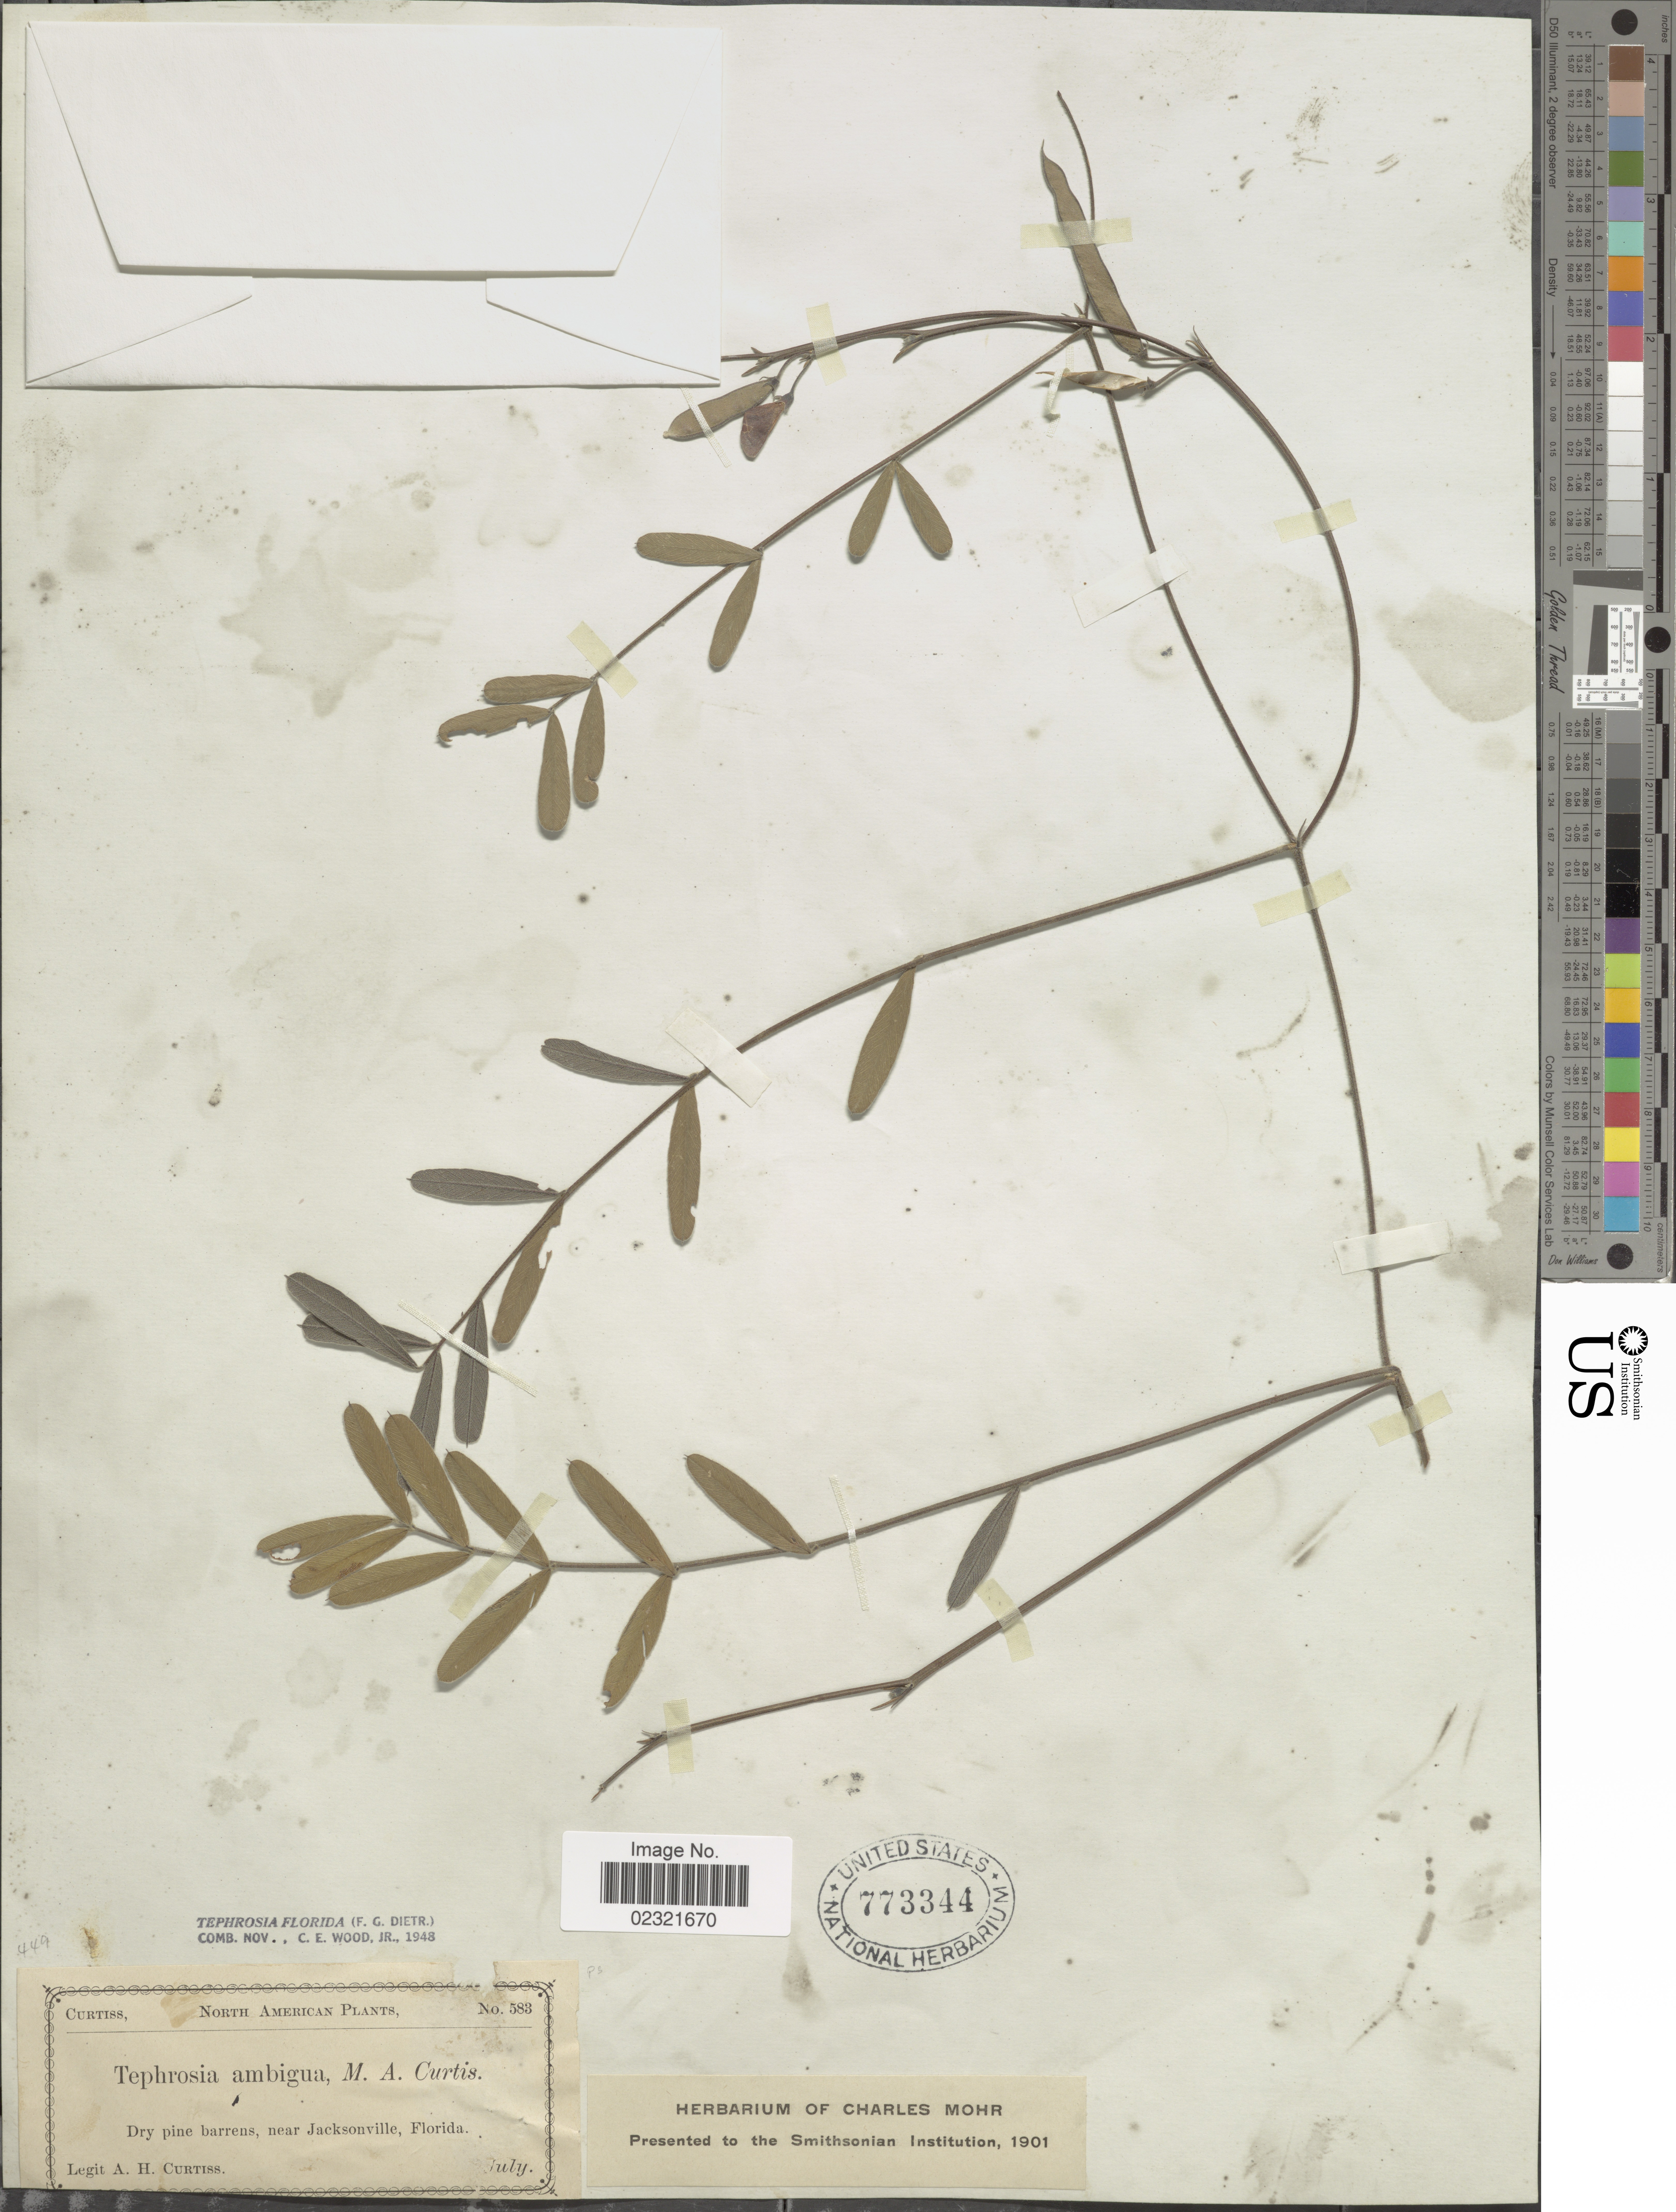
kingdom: Plantae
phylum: Tracheophyta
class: Magnoliopsida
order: Fabales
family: Fabaceae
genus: Tephrosia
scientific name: Tephrosia florida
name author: (Dietr.) C.E. Wood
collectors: A. H. Curtiss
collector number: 583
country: United States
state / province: Florida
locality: Dry pine barrens, near Jacksonville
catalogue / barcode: US 773344